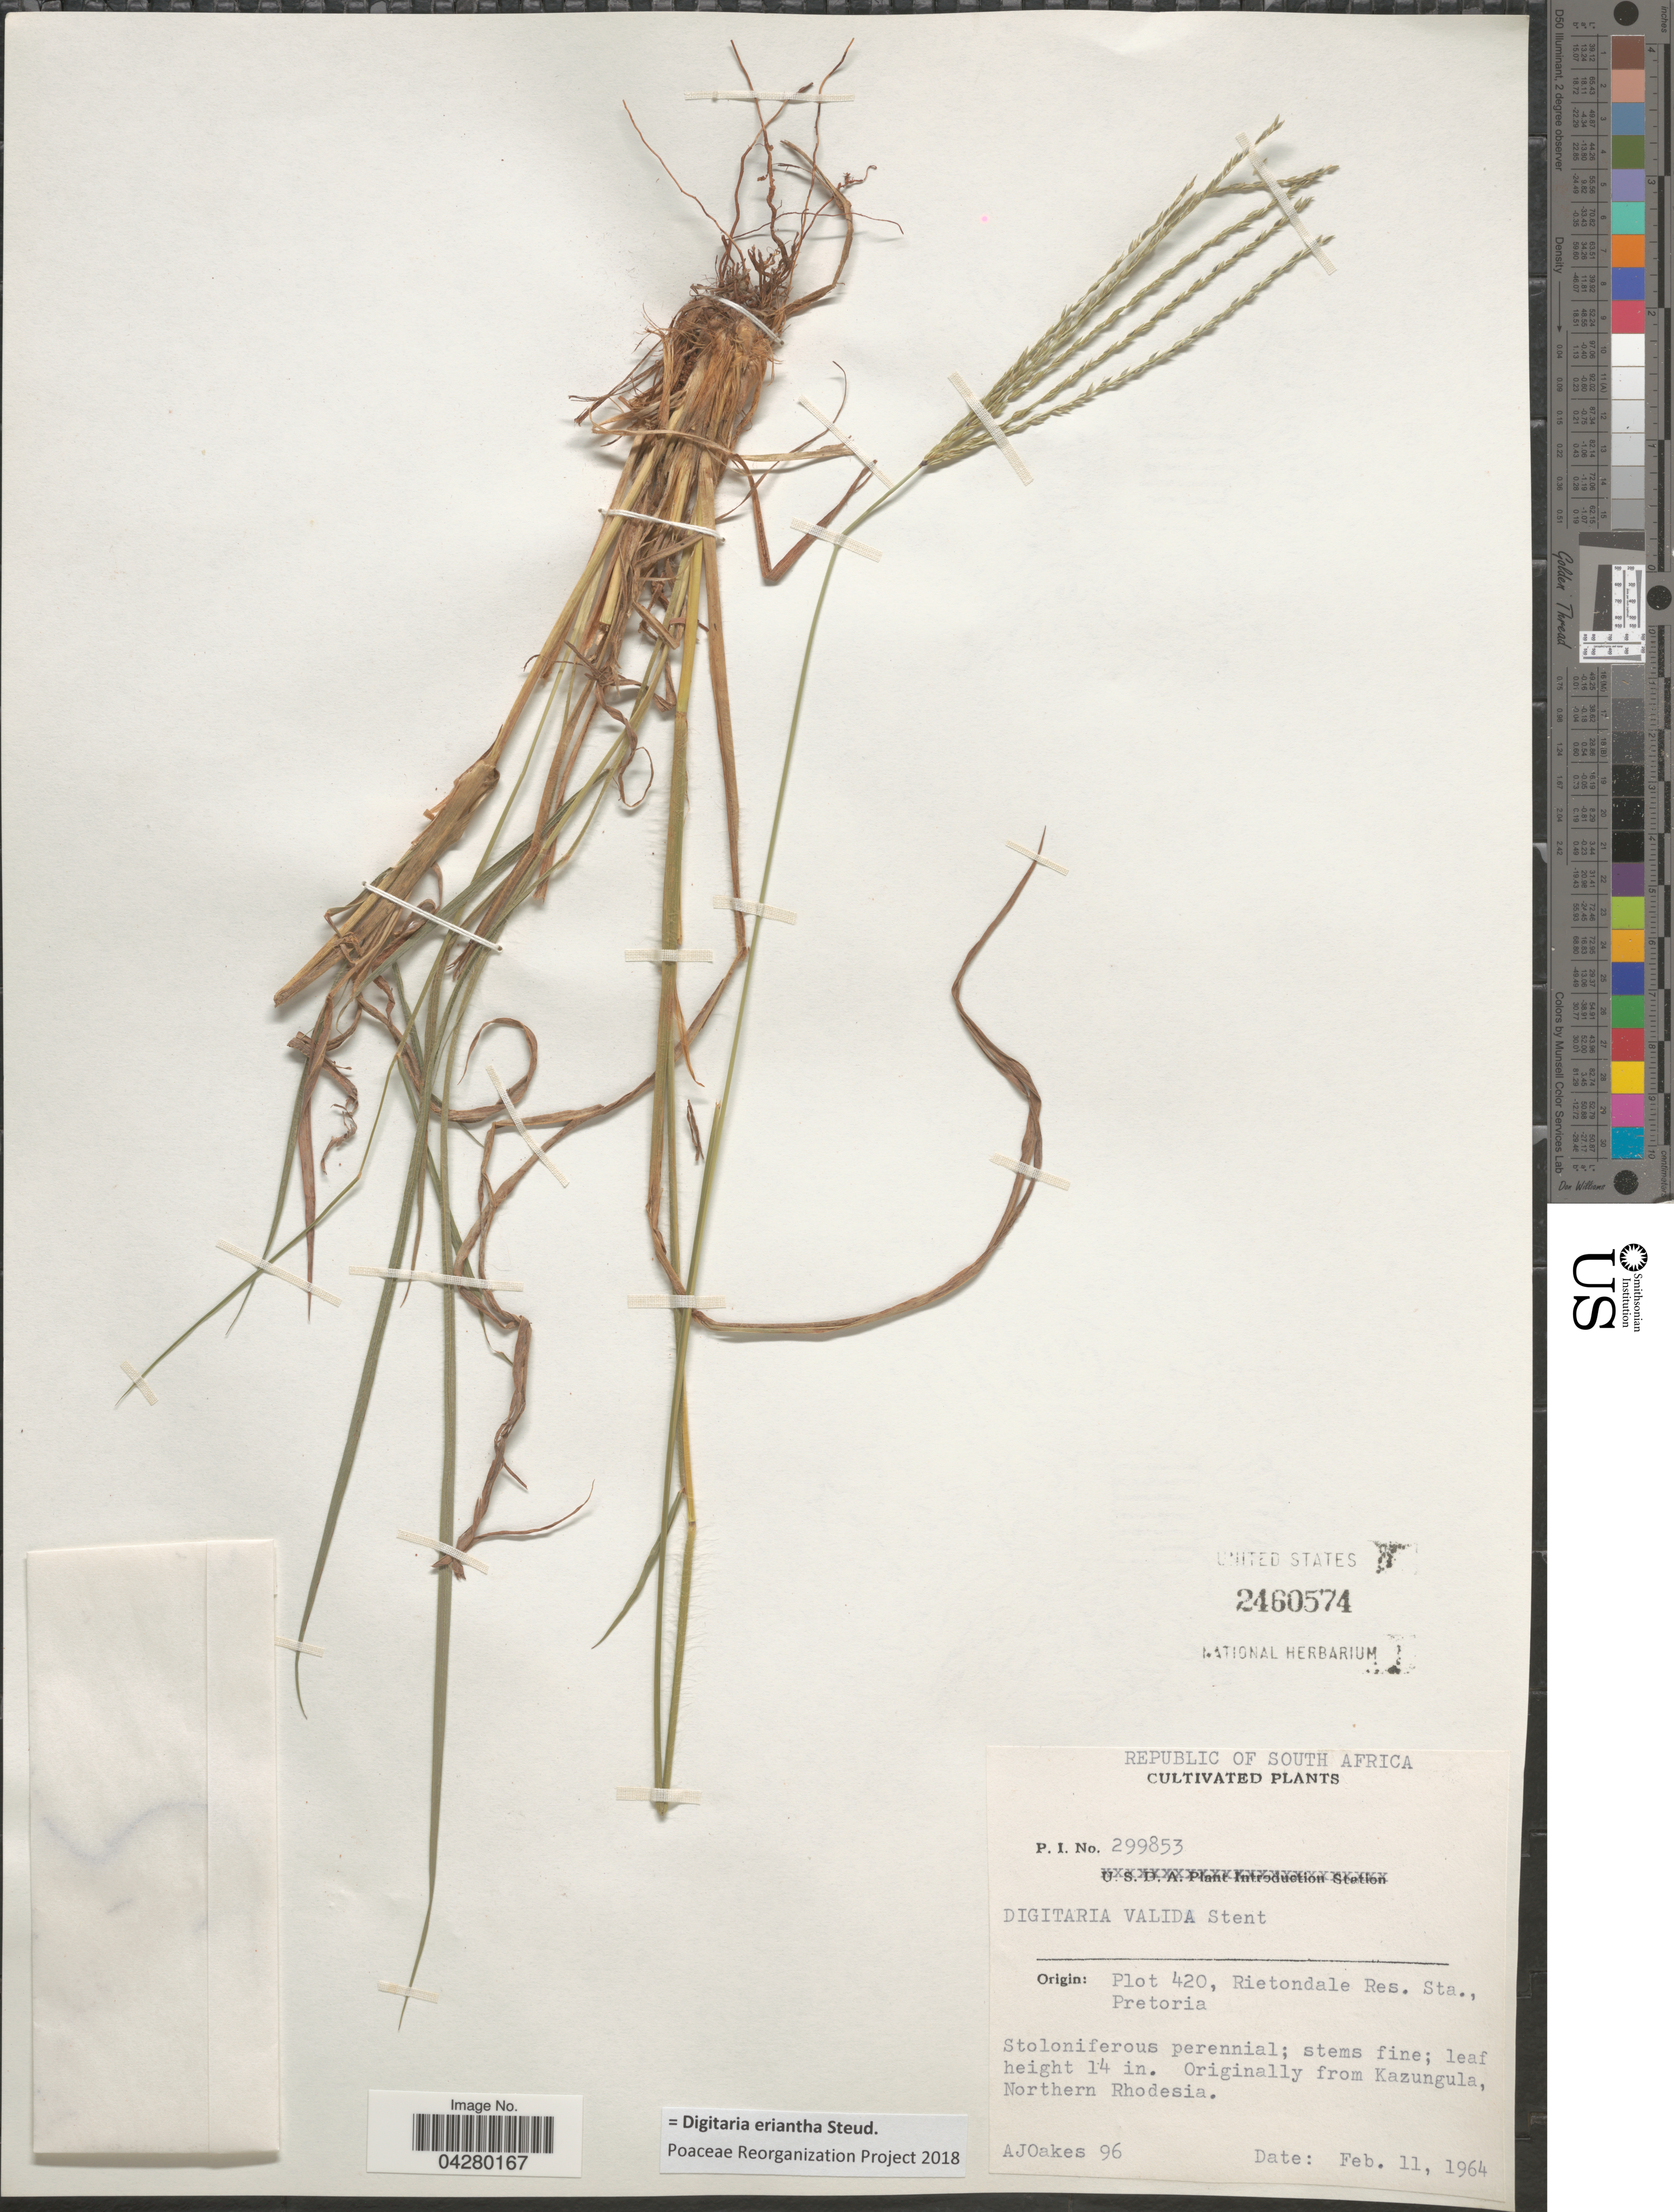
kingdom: Plantae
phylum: Tracheophyta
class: Liliopsida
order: Poales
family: Poaceae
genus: Digitaria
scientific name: Digitaria eriantha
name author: Steud.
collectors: A. Oakes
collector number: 96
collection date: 1964-02-11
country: South Africa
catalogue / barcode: US 2460574